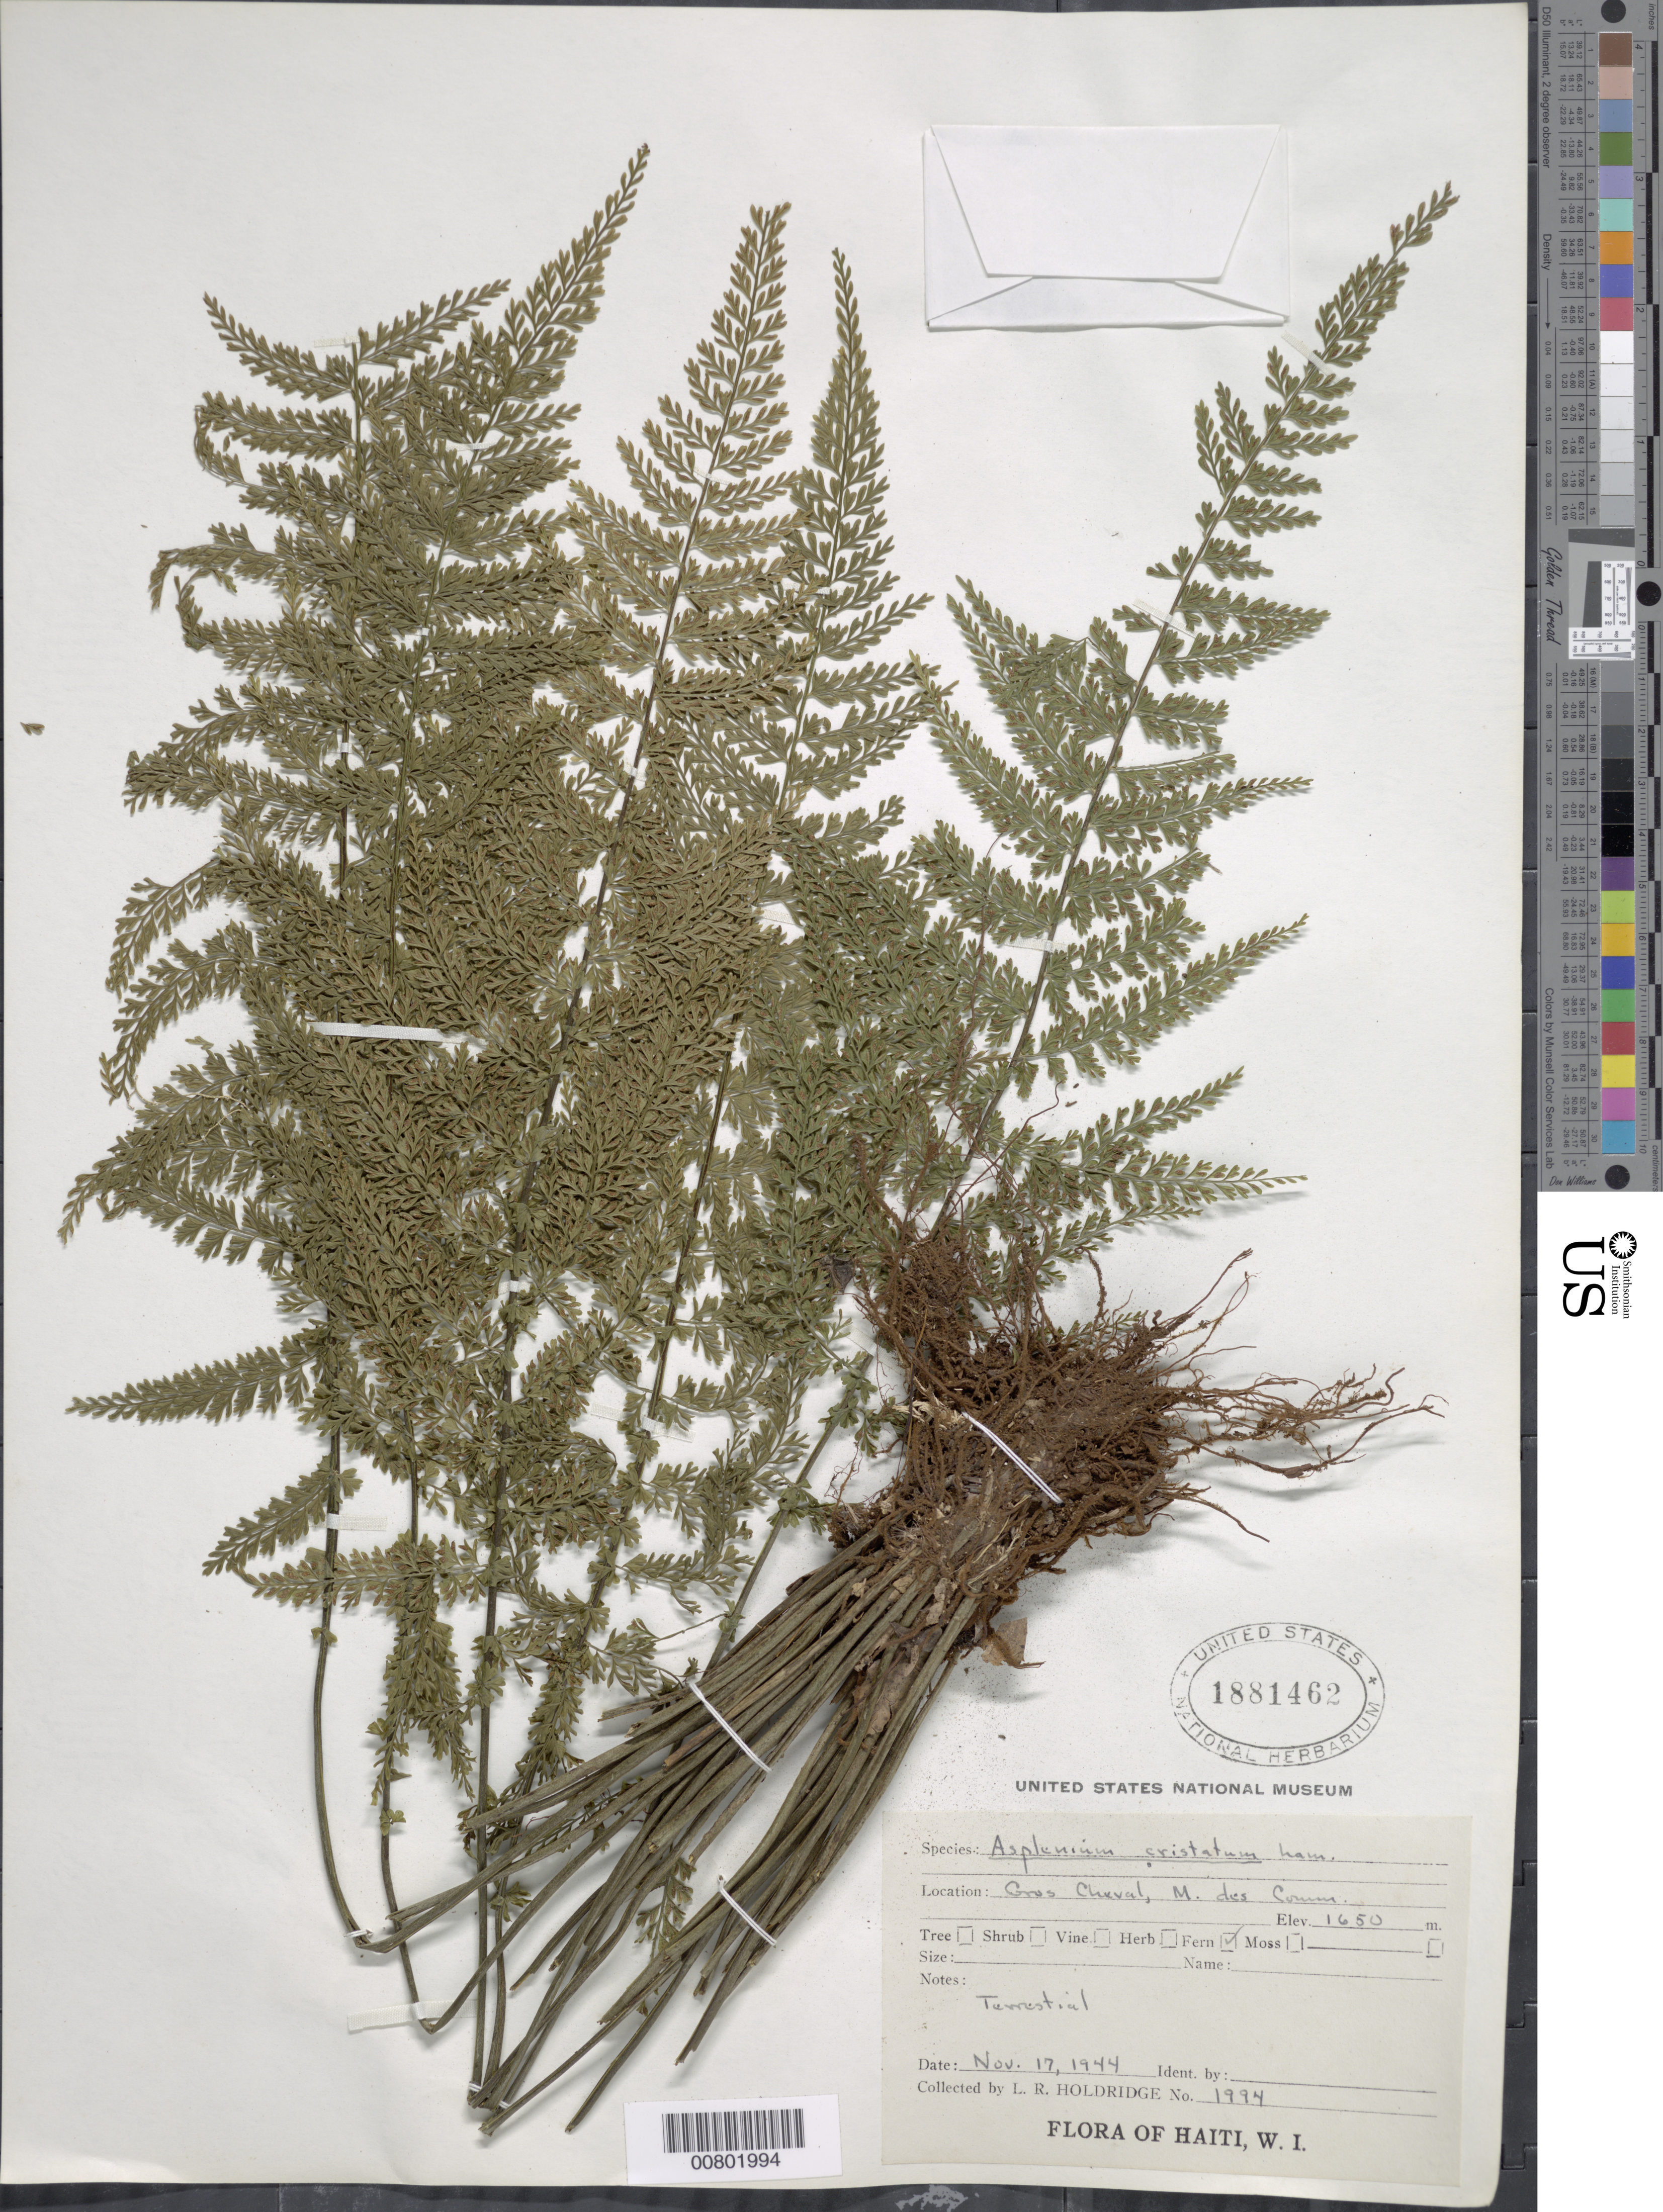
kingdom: Plantae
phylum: Tracheophyta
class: Polypodiopsida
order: Polypodiales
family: Aspleniaceae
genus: Asplenium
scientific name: Asplenium cristatum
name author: Lam.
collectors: L. Holdridge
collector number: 1994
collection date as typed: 17 Nov 1944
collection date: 1944-11-17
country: Haiti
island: Hispaniola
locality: Gros Cheval, Morne des Commissaires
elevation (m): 1650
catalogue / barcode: US 1881462